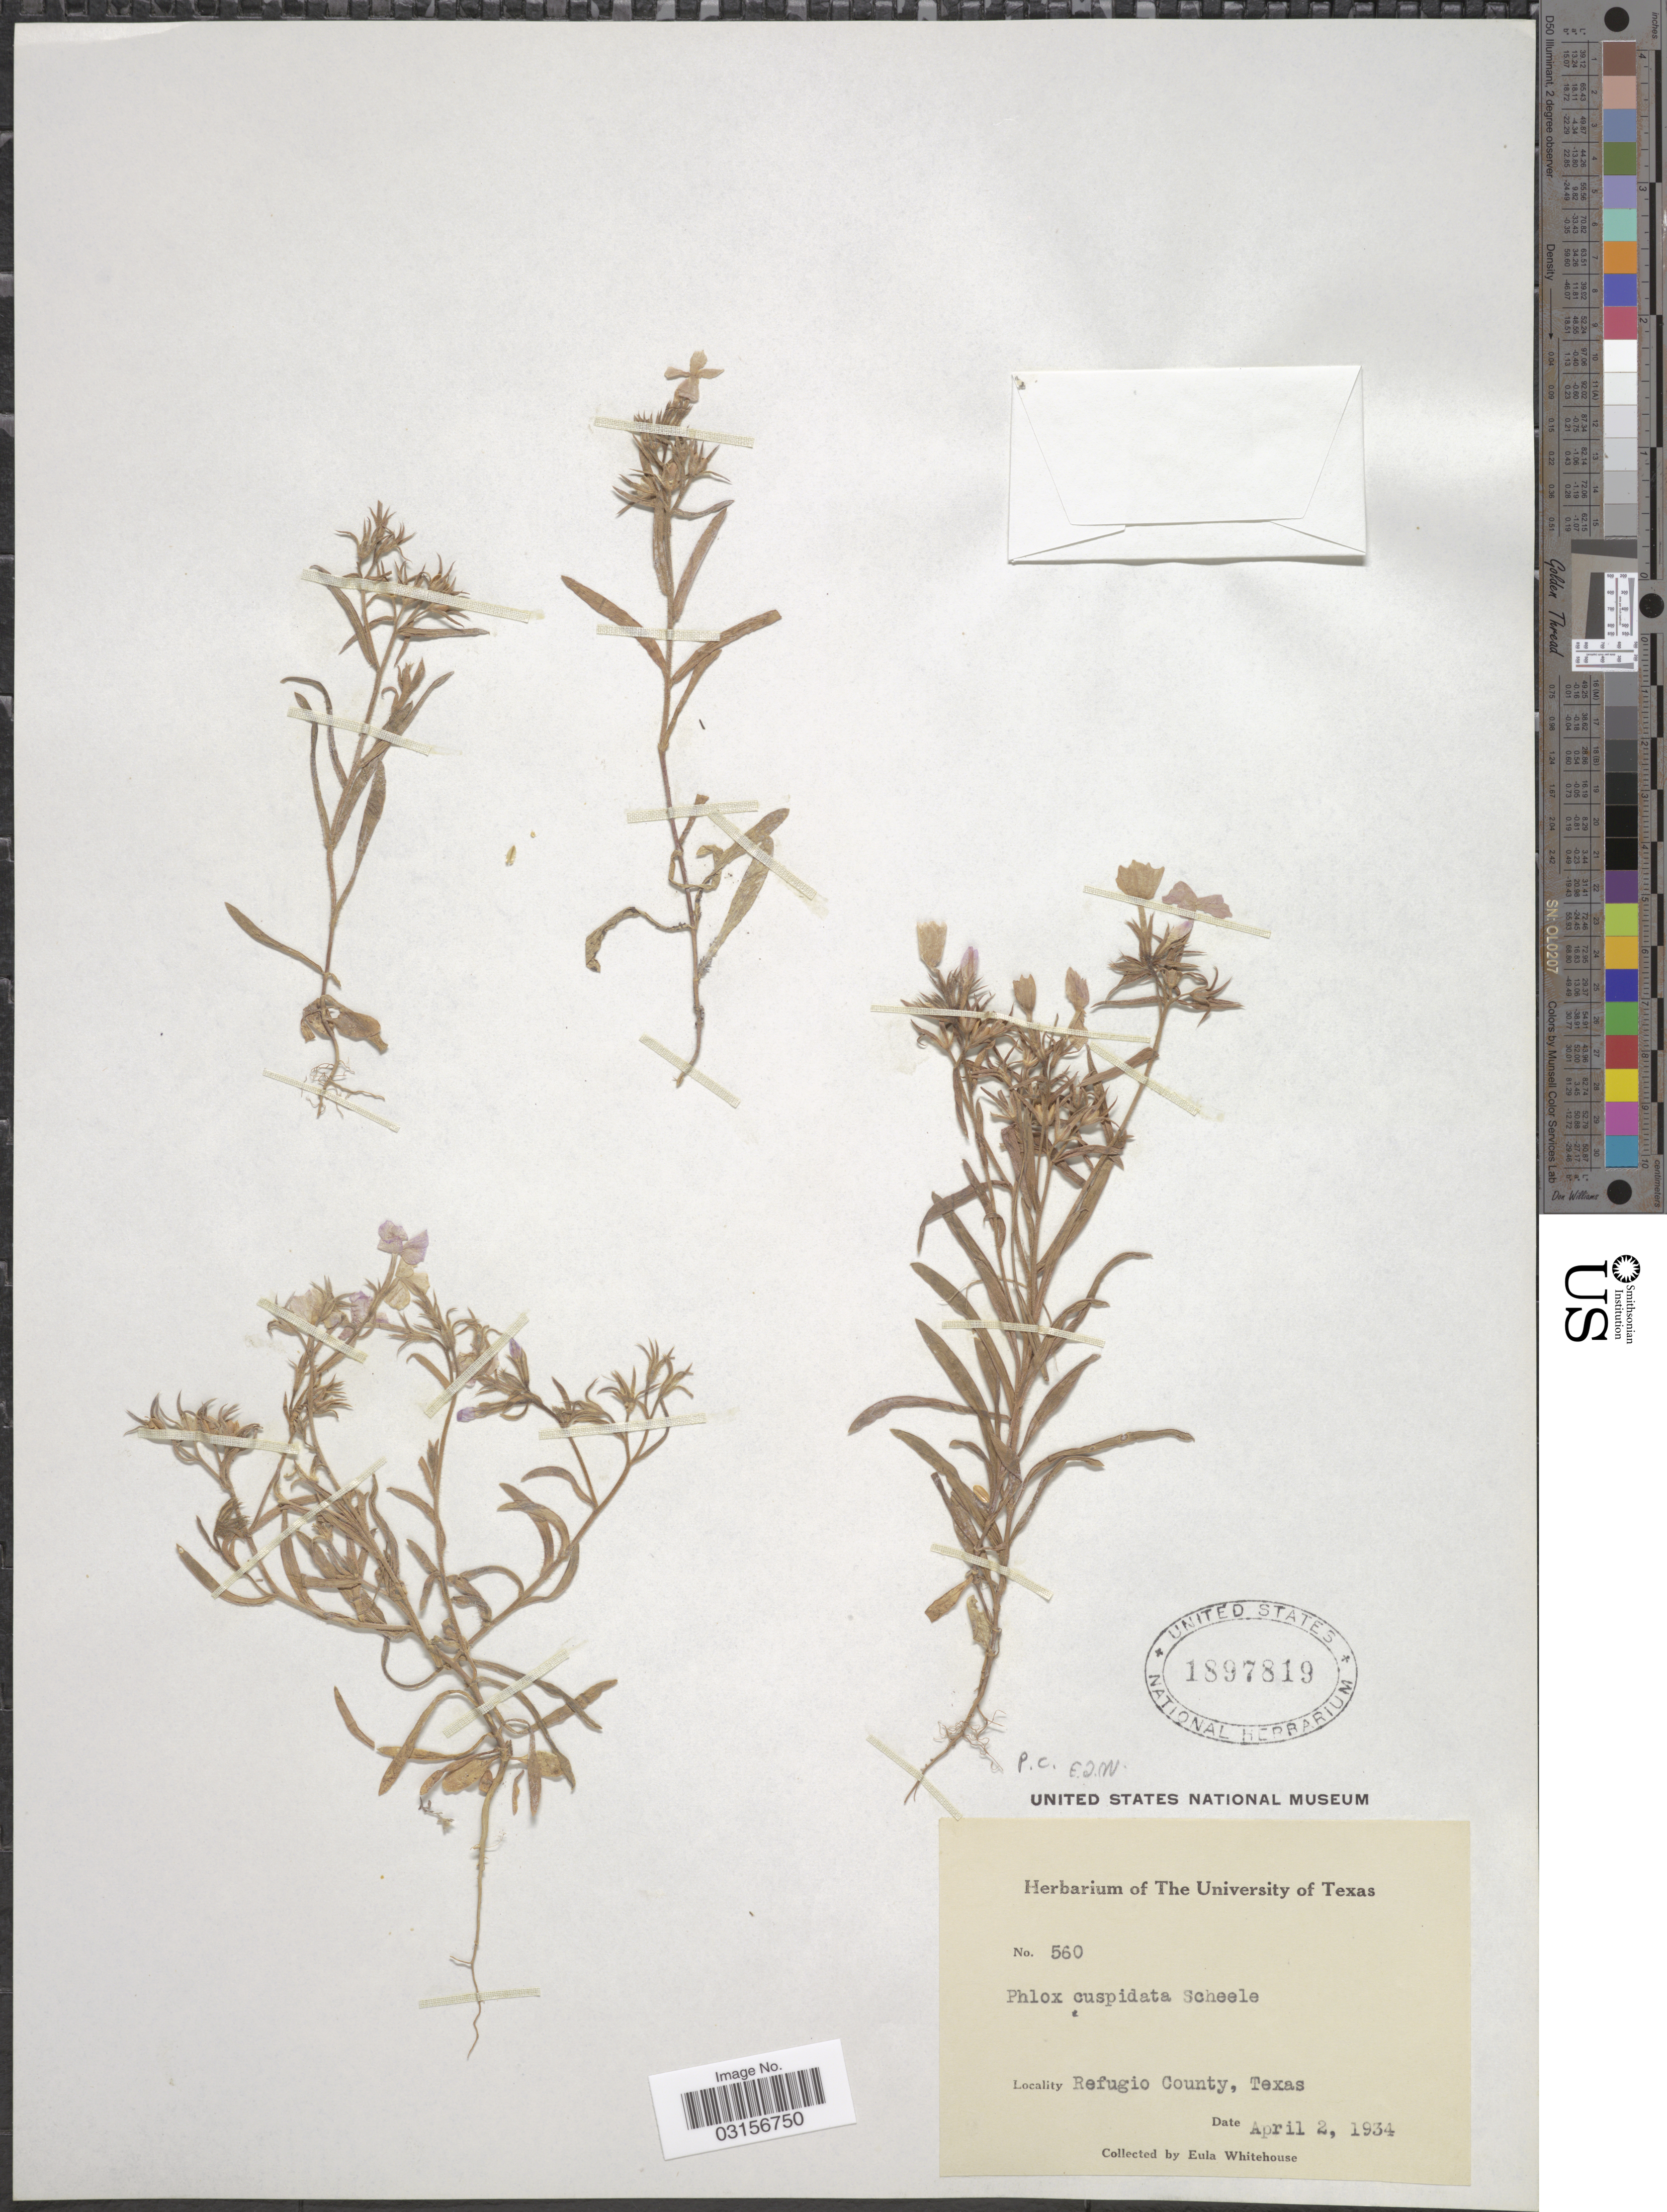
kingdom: Plantae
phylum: Tracheophyta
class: Magnoliopsida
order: Ericales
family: Polemoniaceae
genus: Phlox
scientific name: Phlox cuspidata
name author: Scheele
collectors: E. Whitehouse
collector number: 560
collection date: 1934-04-02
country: United States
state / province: Texas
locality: Refugio County, Texas.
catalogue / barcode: US 1897819